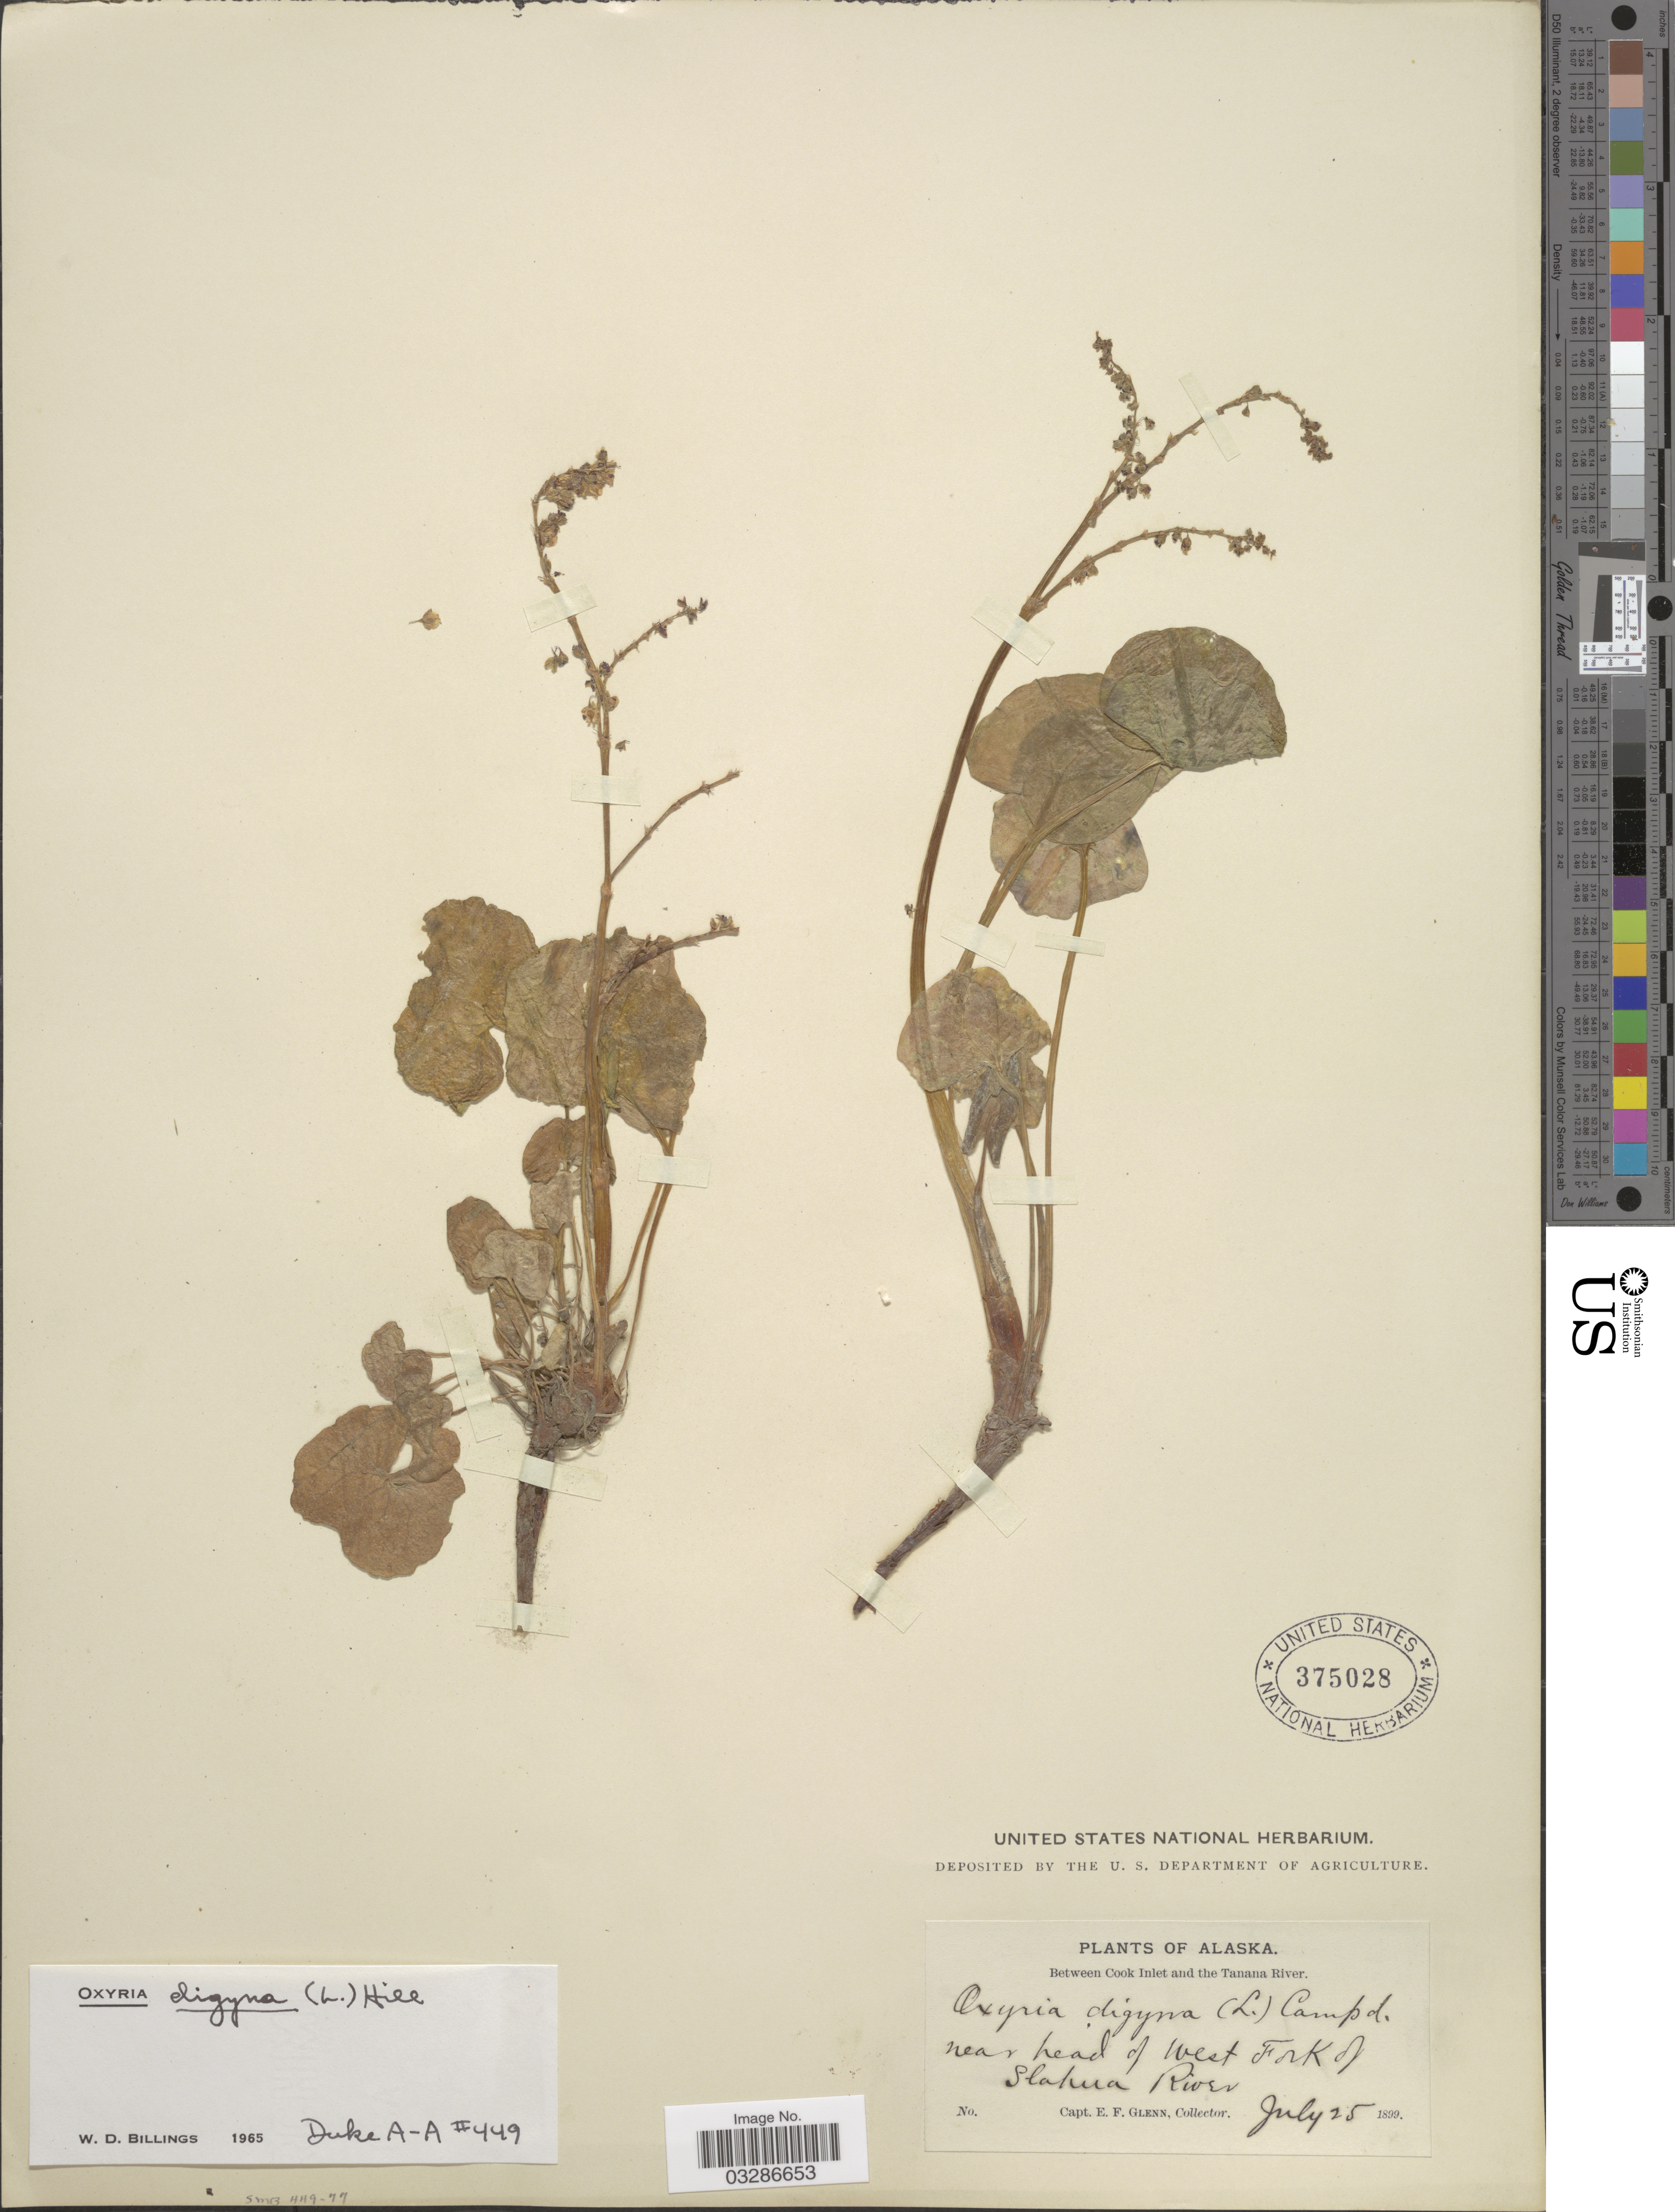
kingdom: Plantae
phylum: Tracheophyta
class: Magnoliopsida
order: Caryophyllales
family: Polygonaceae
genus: Oxyria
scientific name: Oxyria digyna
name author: (L.) Hill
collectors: E. Glenn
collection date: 1899-07-25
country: United States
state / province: Alaska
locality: Between Cook Inlet and the Tanana River, near head of West Fork of Slahna River.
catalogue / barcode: US 375028